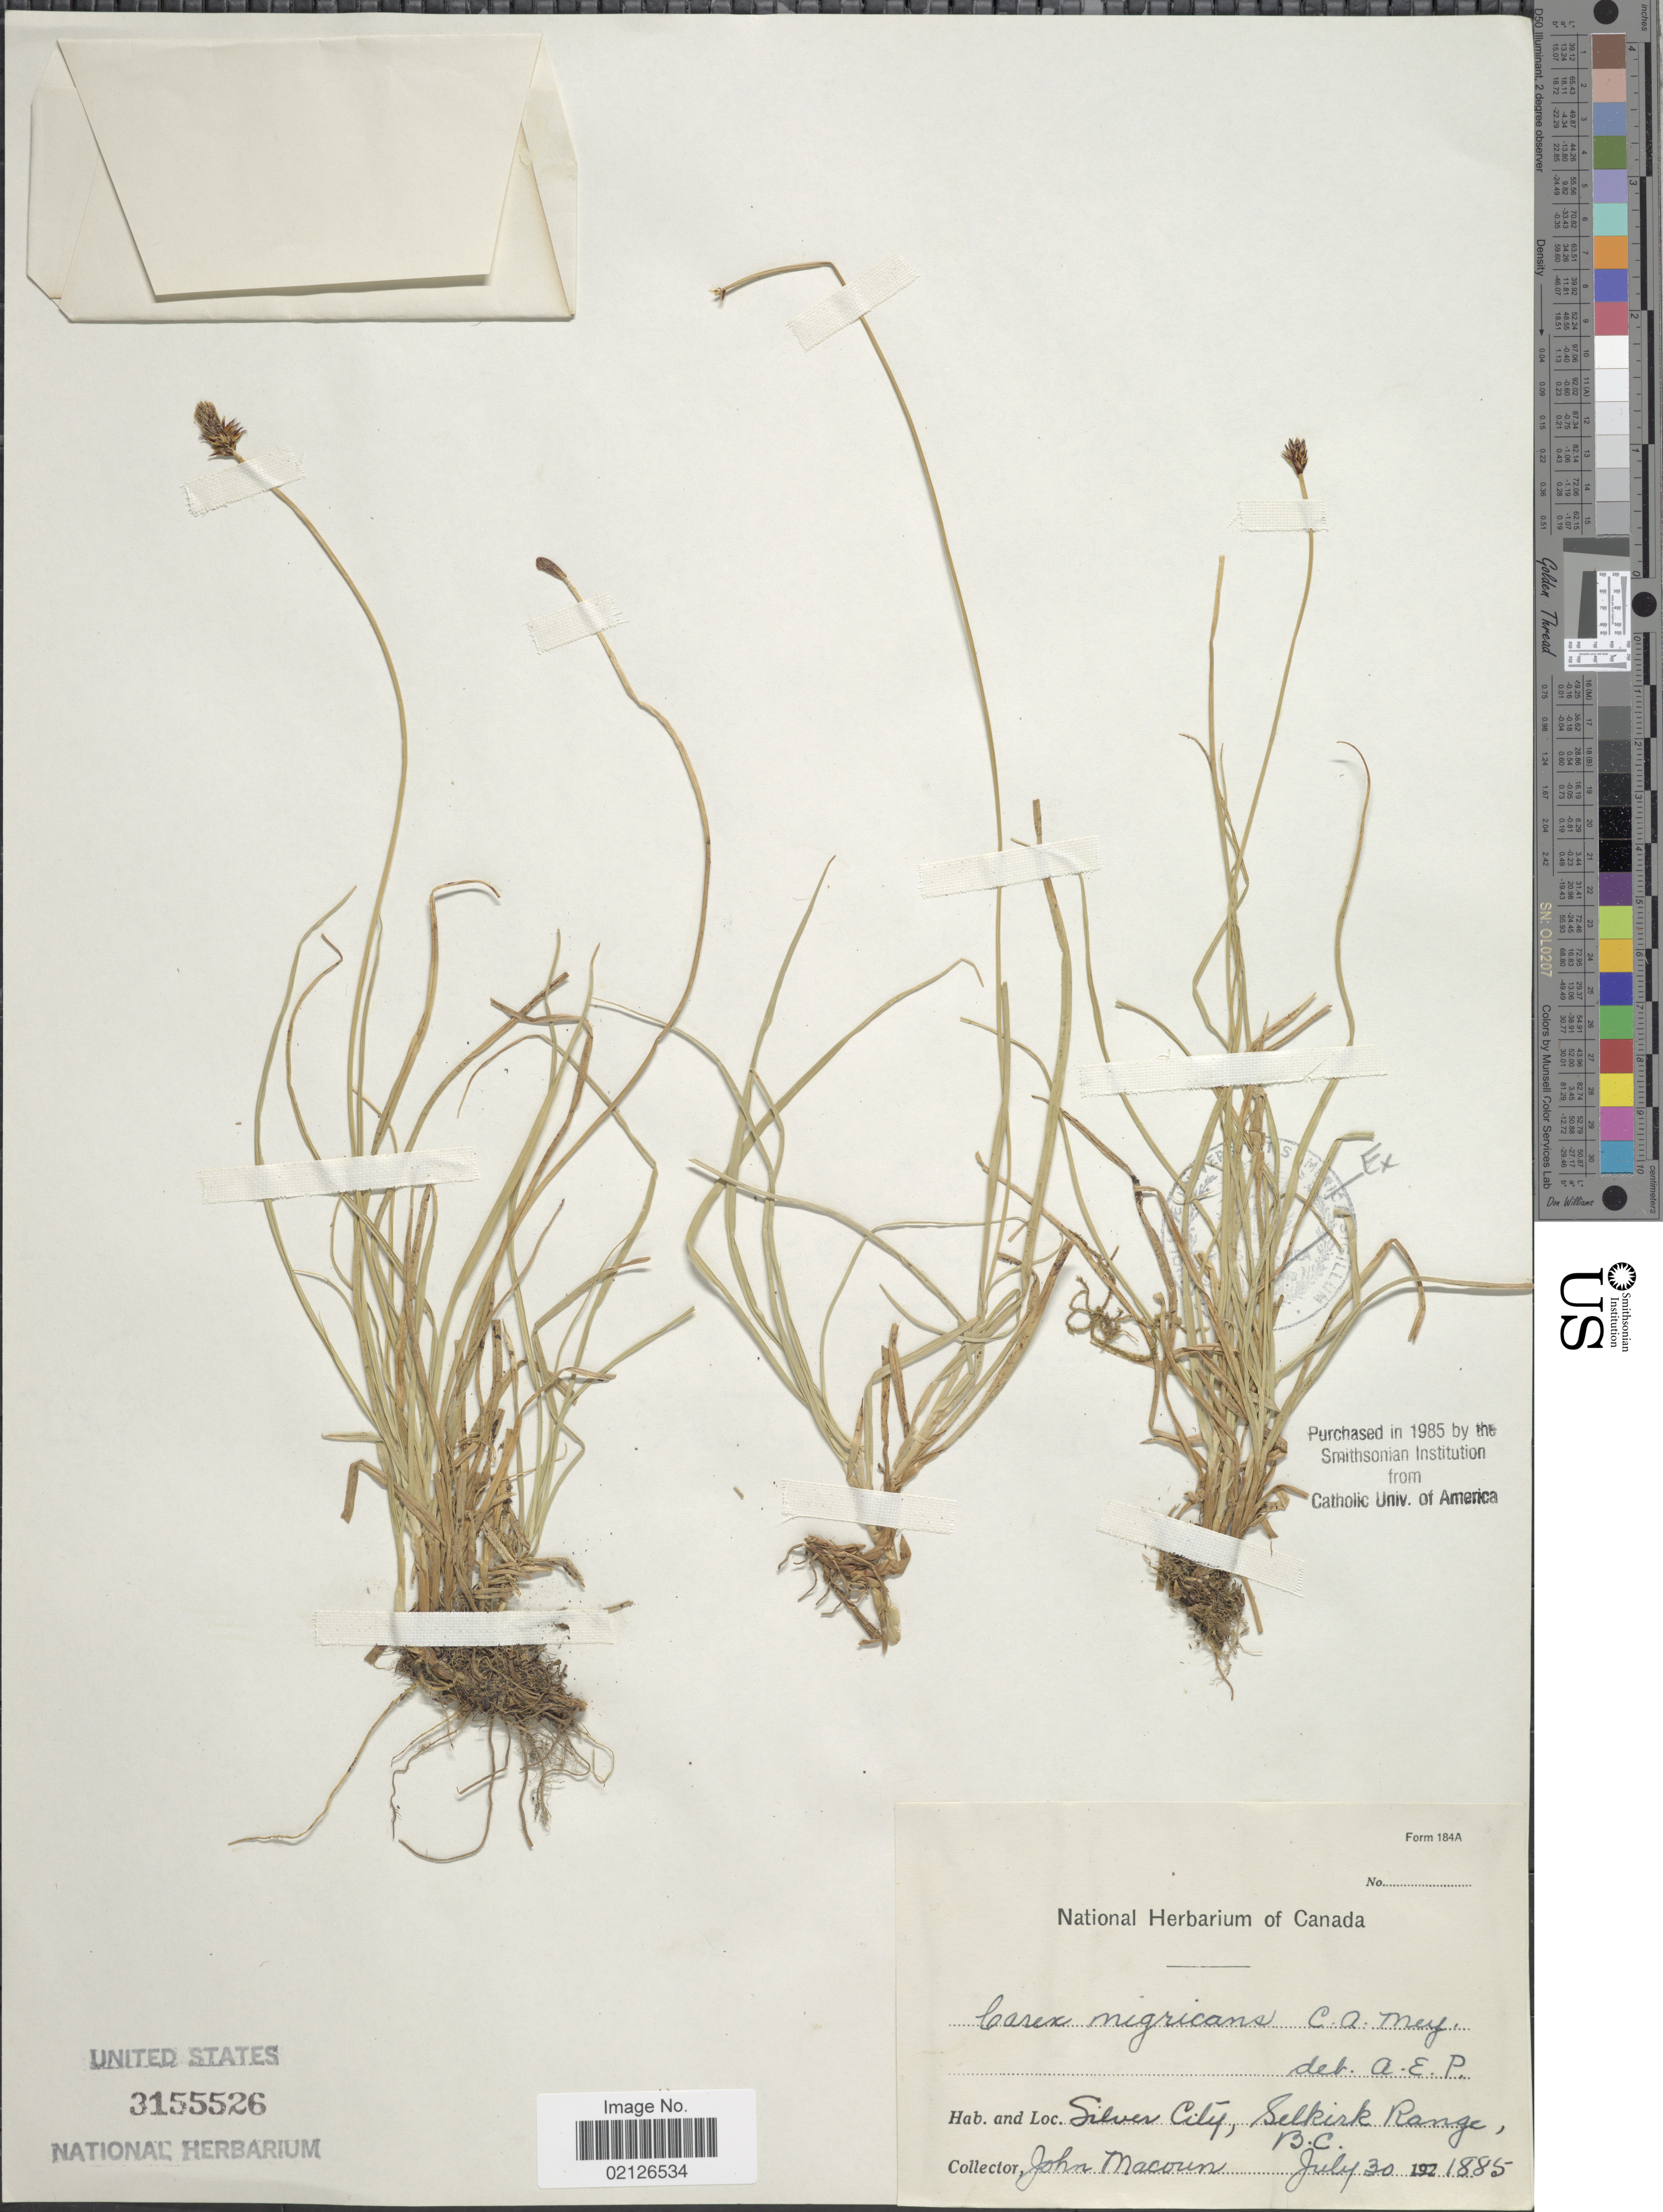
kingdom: Plantae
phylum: Tracheophyta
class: Liliopsida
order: Poales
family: Cyperaceae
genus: Carex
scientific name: Carex nigricans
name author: C.A. Mey.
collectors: J. Macoun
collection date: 1885-07-30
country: Canada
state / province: British Columbia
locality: Silver City, Selkirk Range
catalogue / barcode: US 3155526